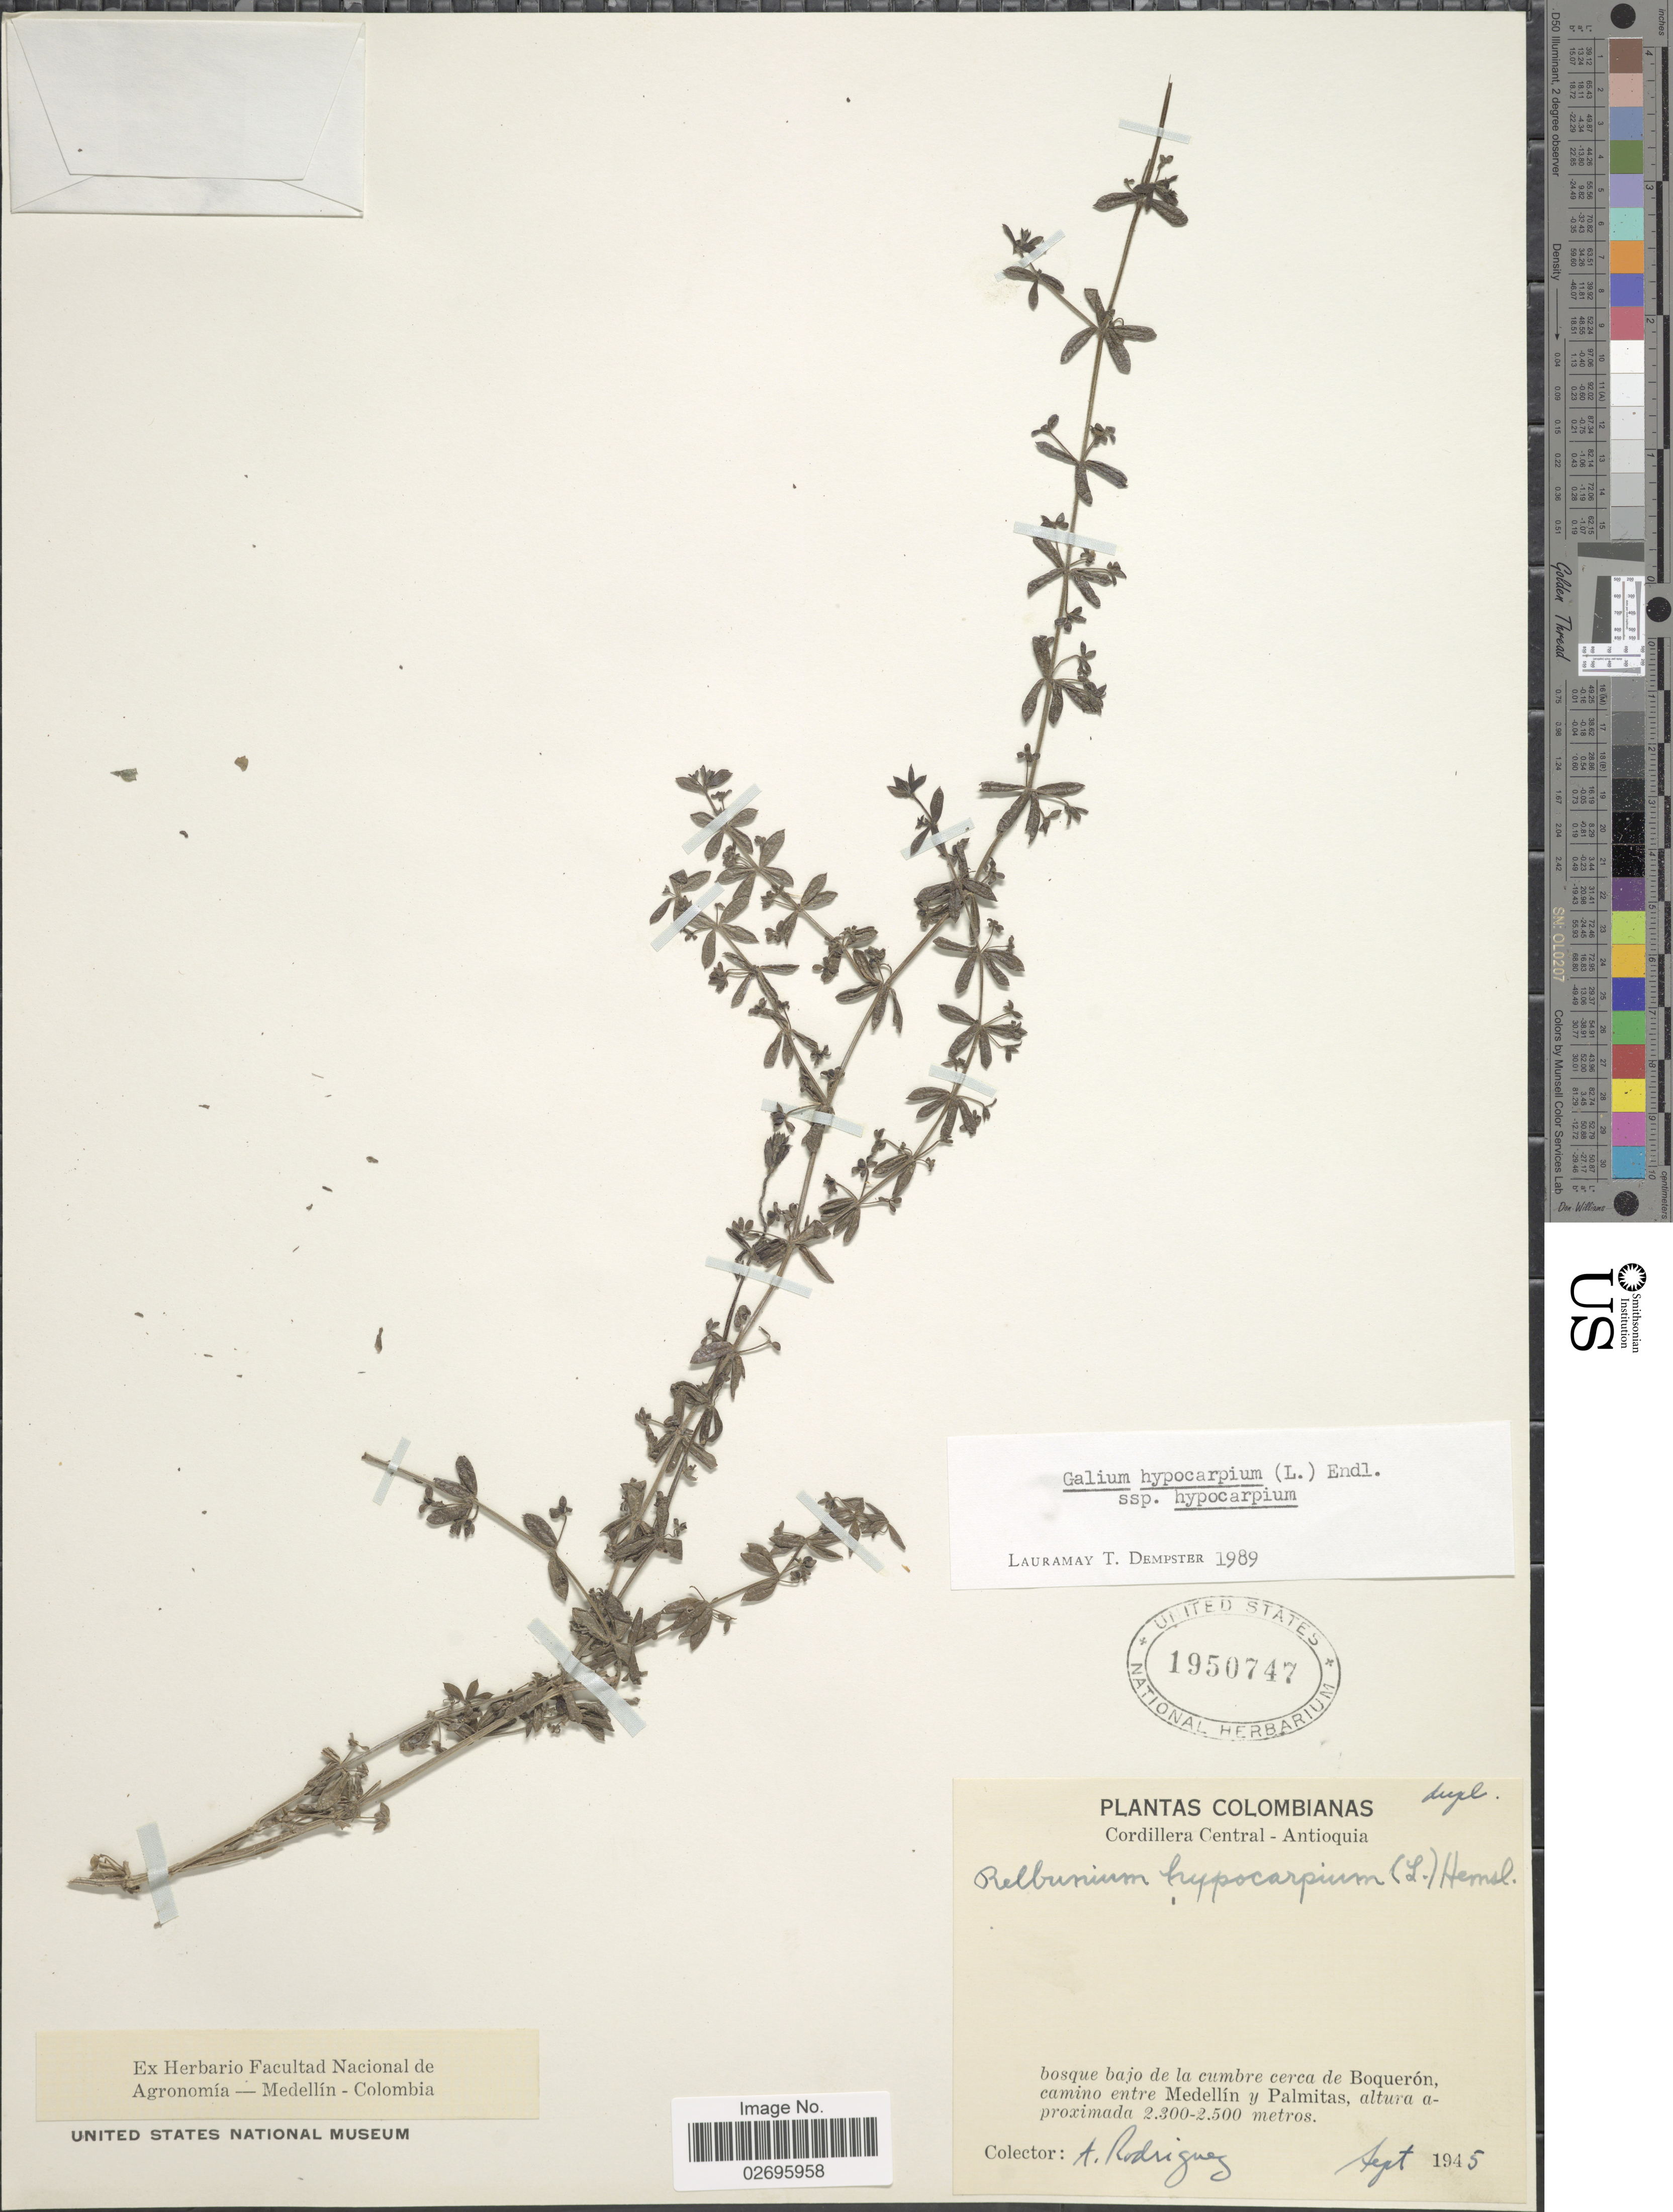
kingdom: Plantae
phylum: Tracheophyta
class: Magnoliopsida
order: Gentianales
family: Rubiaceae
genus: Galium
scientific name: Galium hypocarpium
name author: (L.) Endl. ex Griseb.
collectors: A. Rodriguez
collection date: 1945-09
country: Colombia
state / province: Antioquia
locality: Cordillera Central, bosque bajo de la cumbre cerca de Boquerón, camino entre Medellín y Palmitas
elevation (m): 2300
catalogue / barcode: US 1950747